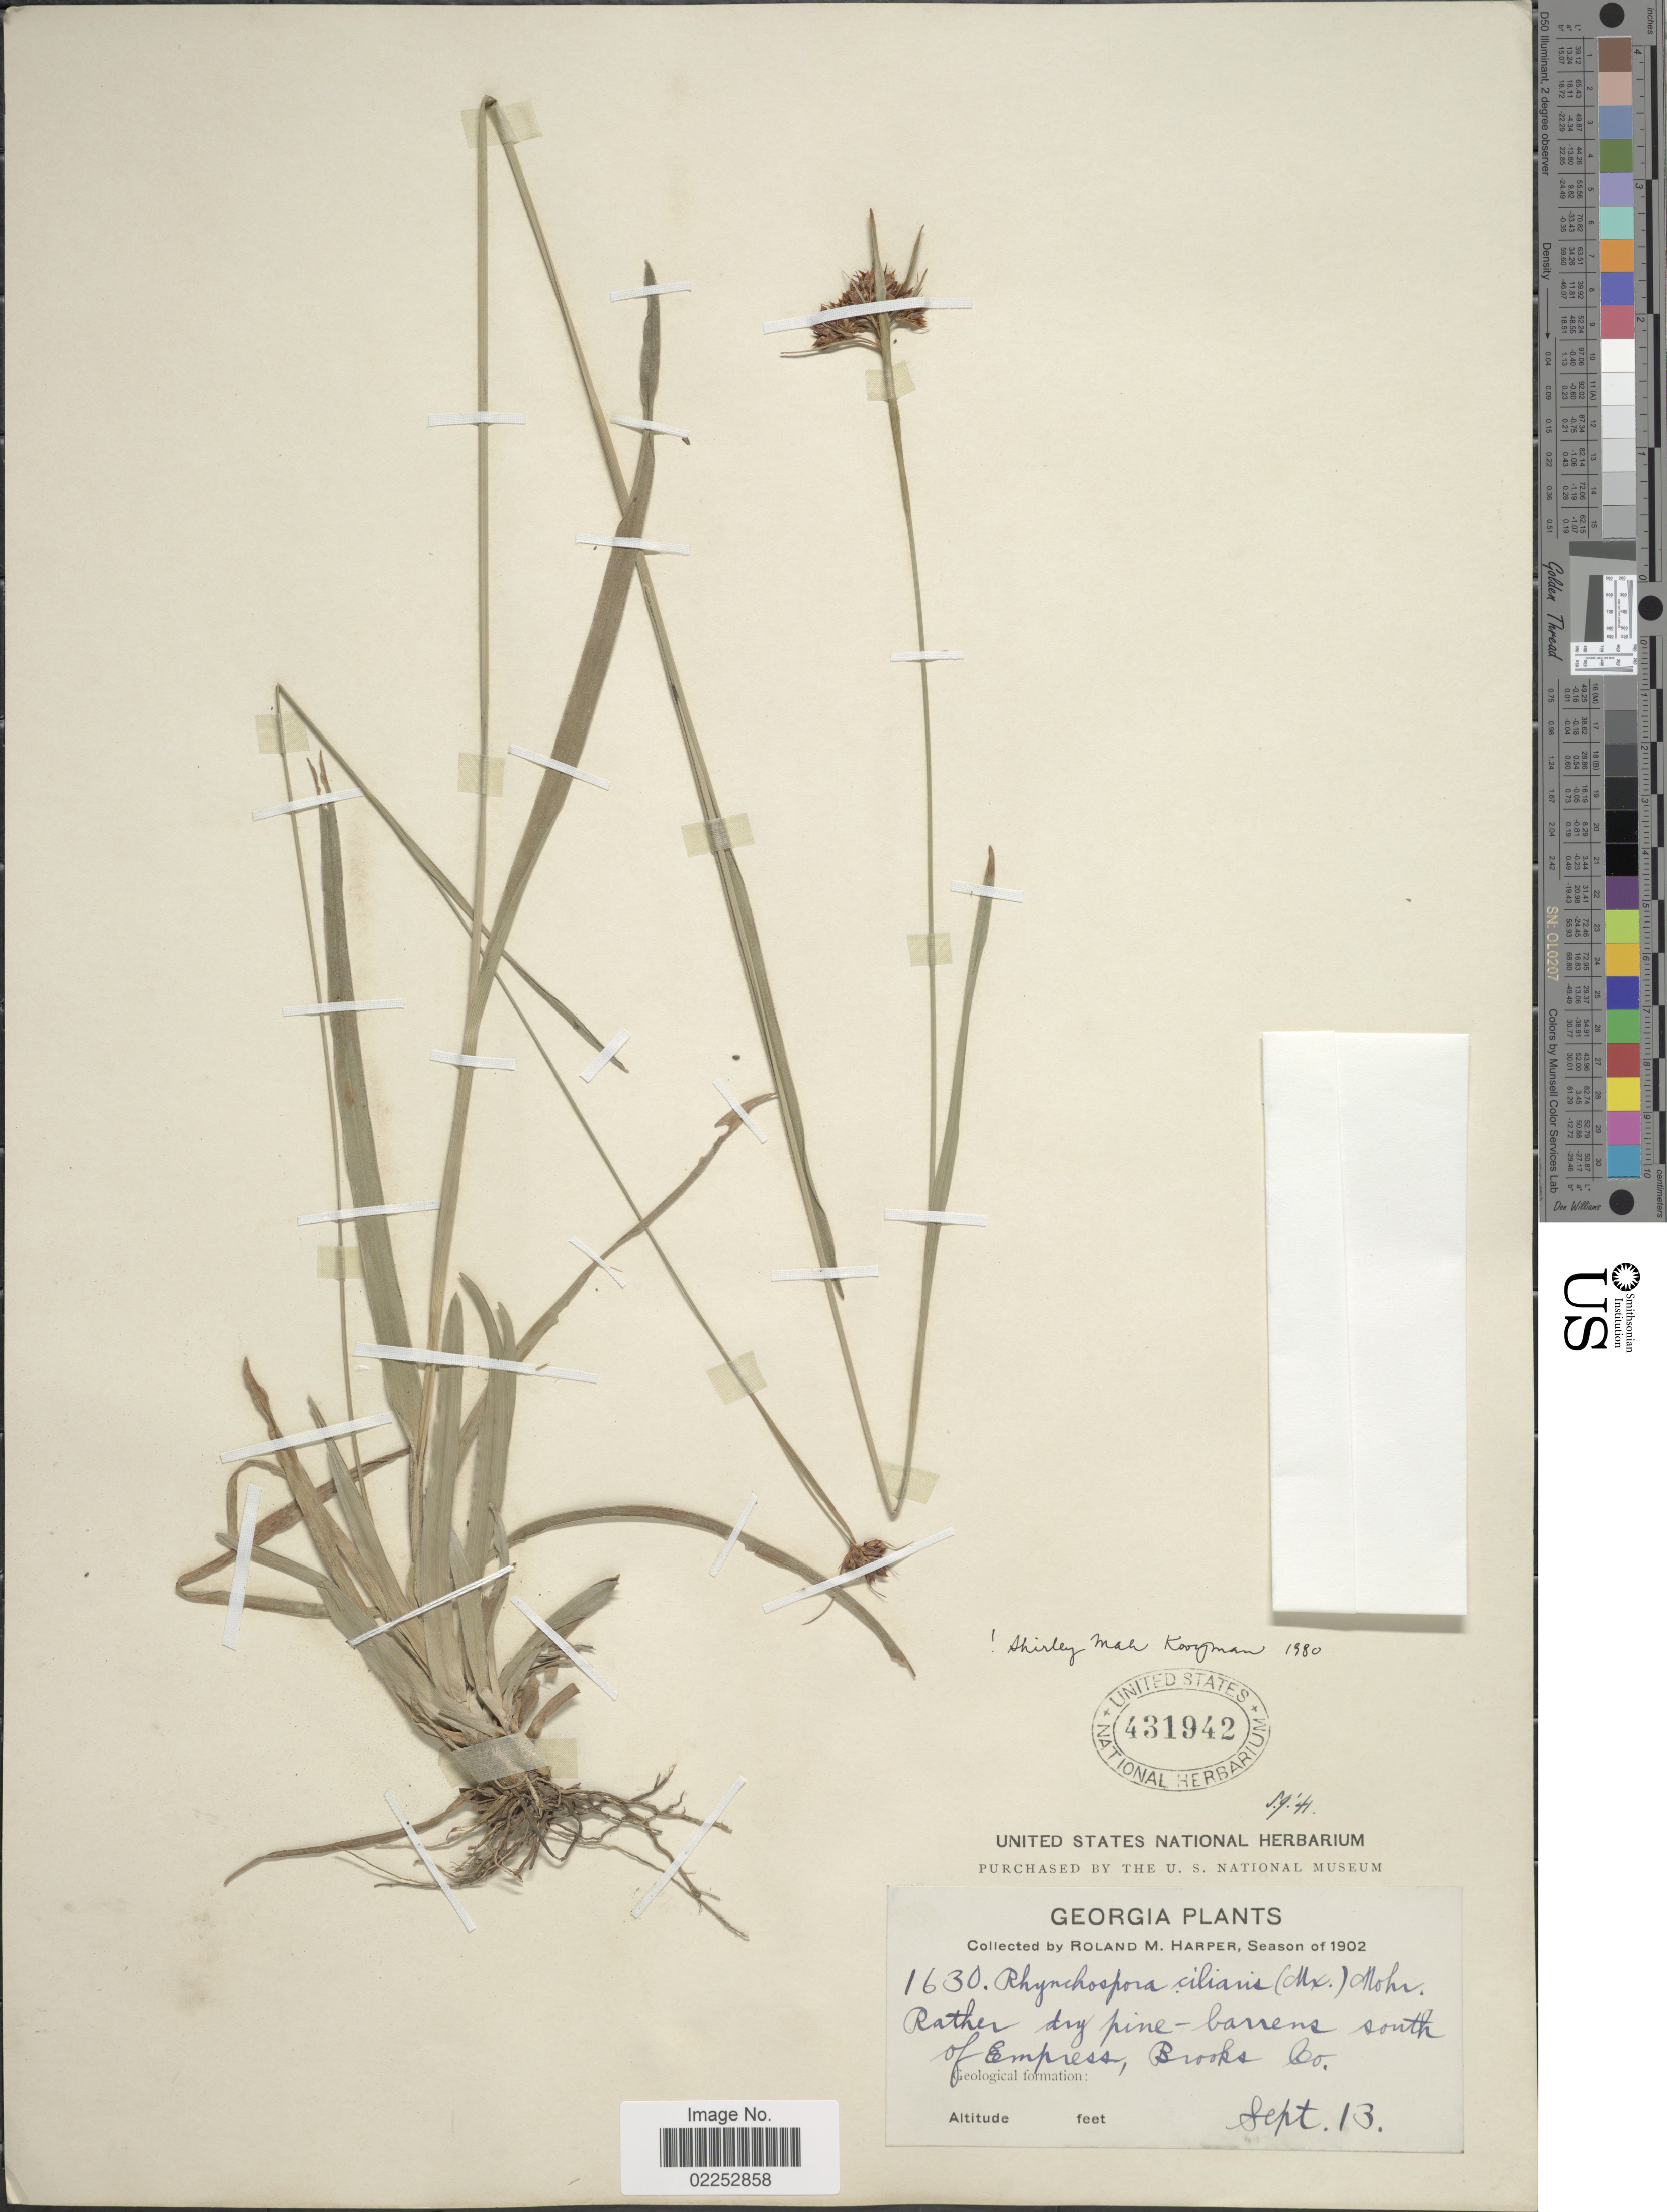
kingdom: Plantae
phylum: Tracheophyta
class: Liliopsida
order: Poales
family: Cyperaceae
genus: Rhynchospora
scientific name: Rhynchospora ciliaris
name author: (Michx.) C. Mohr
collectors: R. M. Harper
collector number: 1630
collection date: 1902-09-13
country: United States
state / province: Georgia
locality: South of Empress, Brooks Co.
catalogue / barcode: US 431942